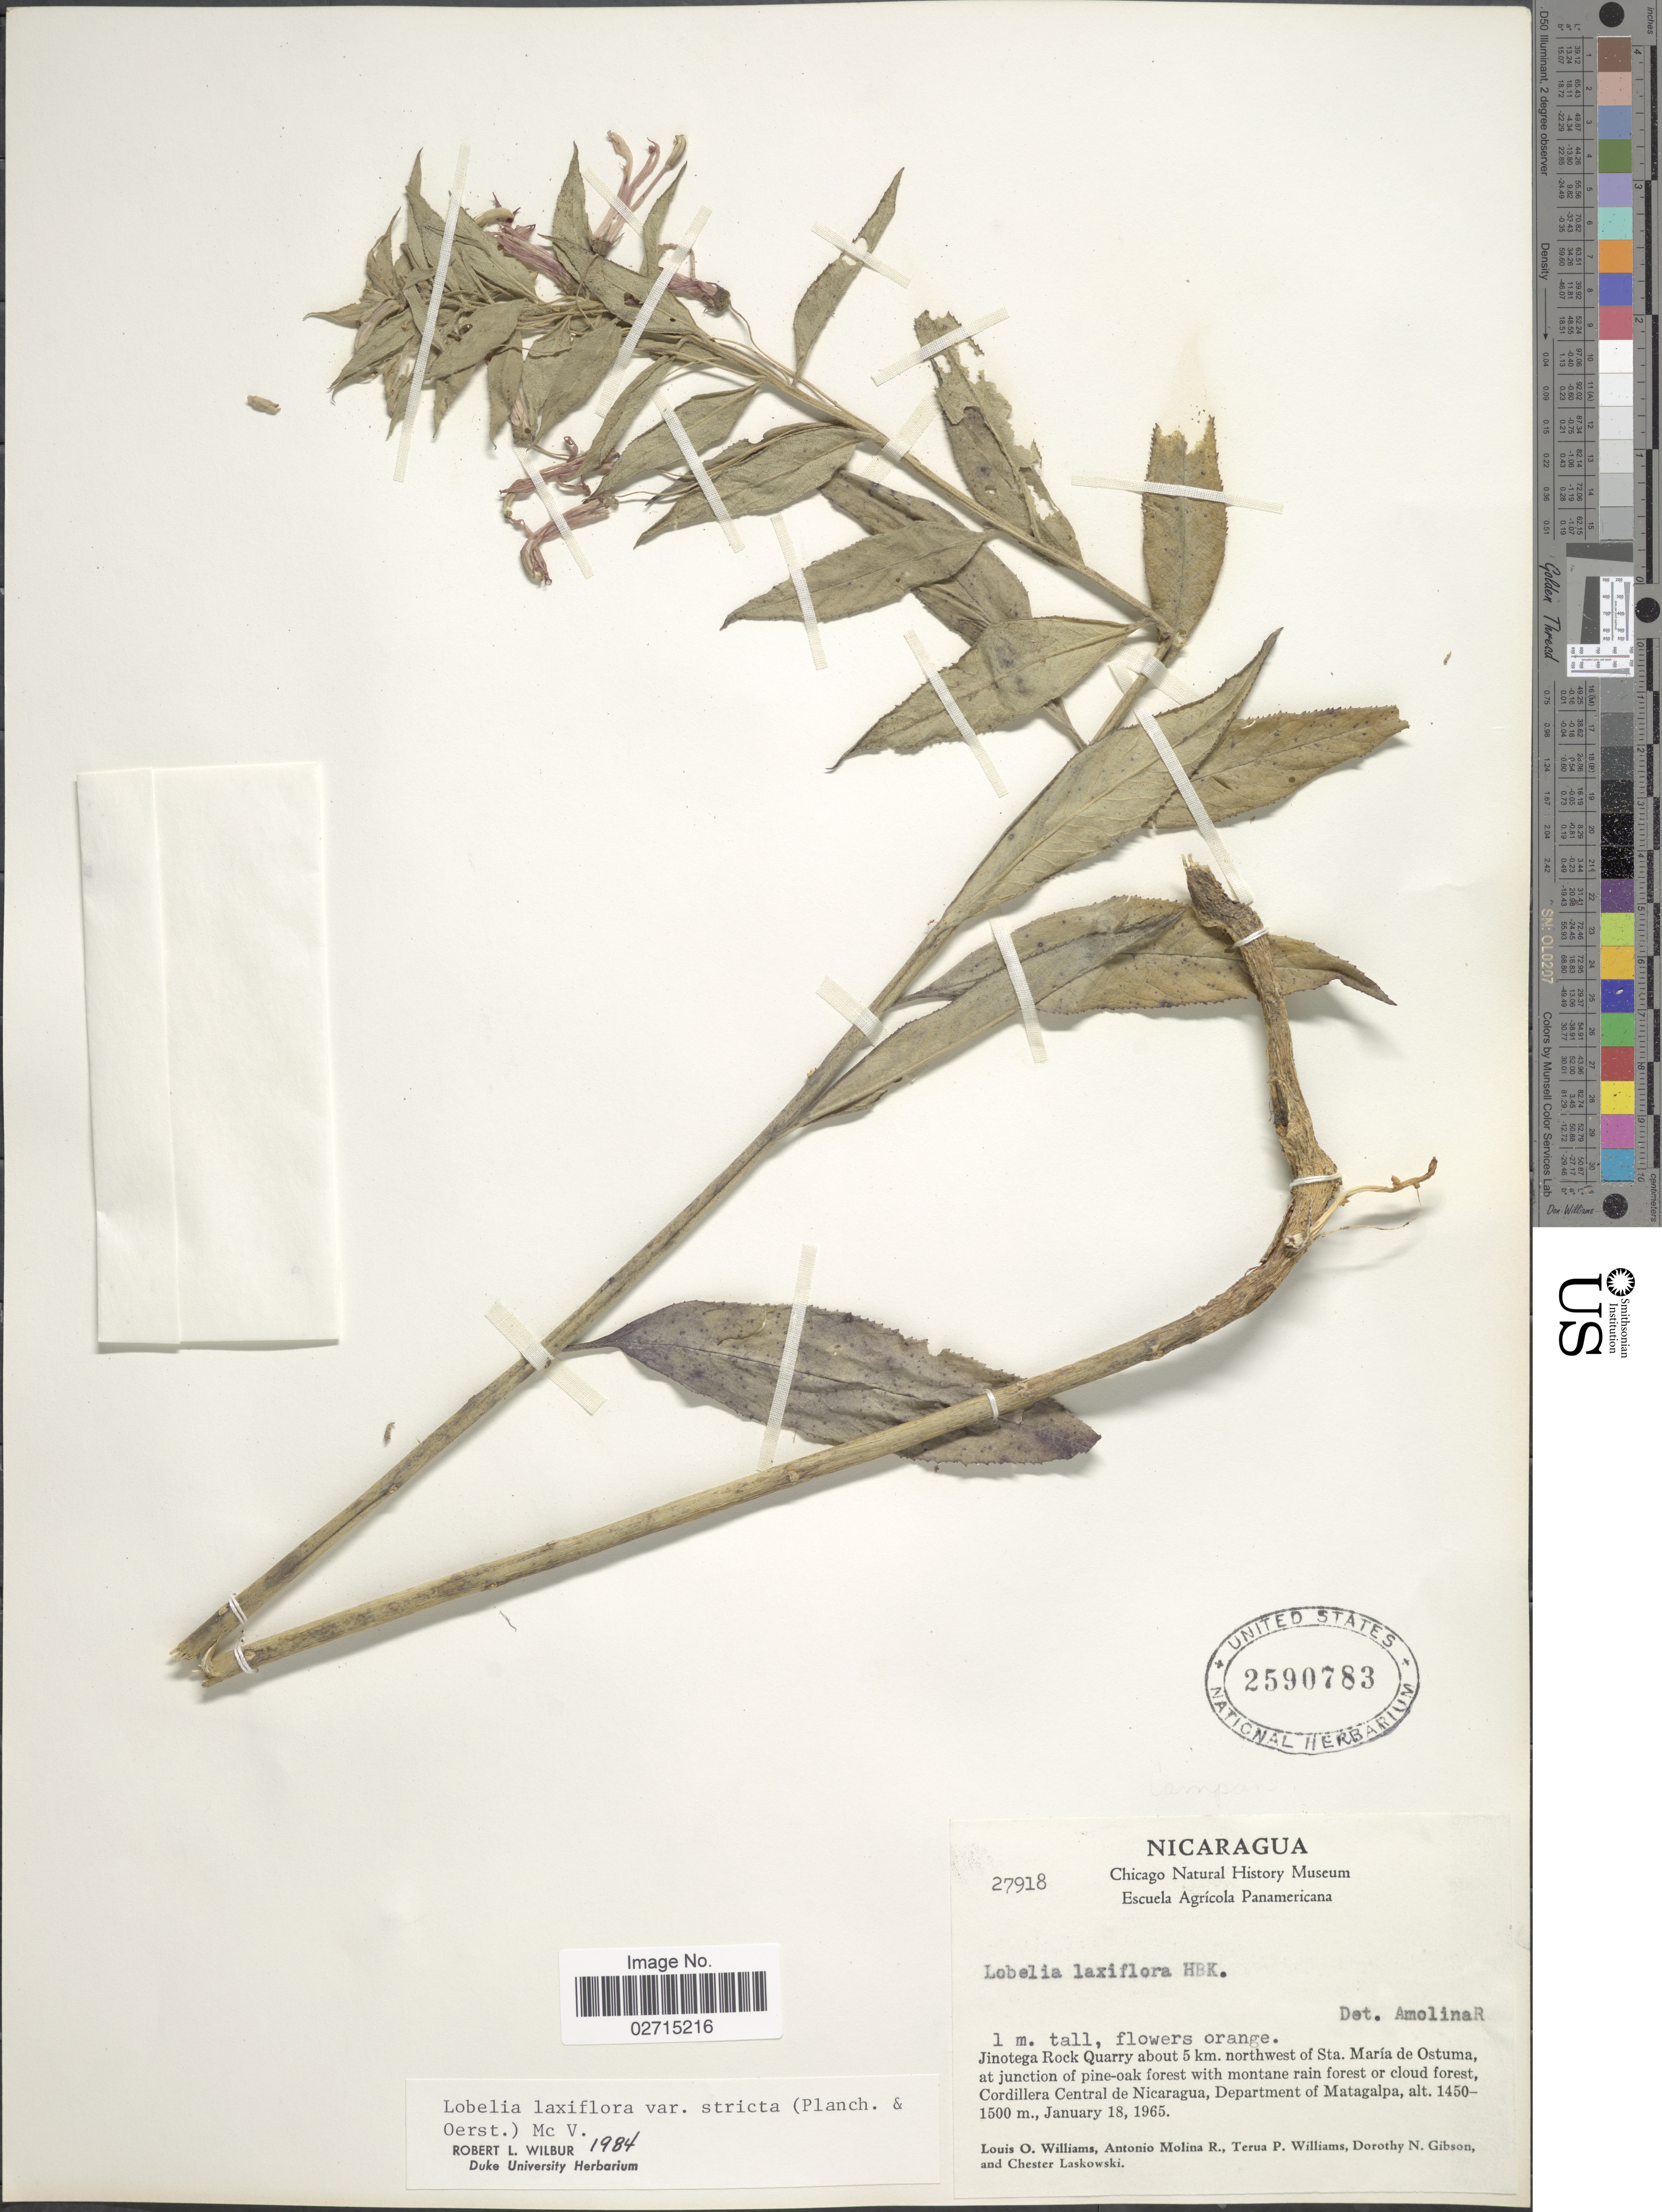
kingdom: Plantae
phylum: Tracheophyta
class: Magnoliopsida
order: Asterales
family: Campanulaceae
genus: Lobelia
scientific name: Lobelia laxiflora var. stricta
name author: (Planch. & Oerst.) McVaugh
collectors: L. O. Williams, A. Molina R., T. P. Williams, D. N. Gibson & C. Laskowski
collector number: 27918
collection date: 1965-01-18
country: Nicaragua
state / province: Matagalpa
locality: Jinotega Rock Quarry about 5 km northwest of Sta. María de Ostuma at junction of pine-oak forest with montane rain forest or cloud forest, Cordillera Central de Nicaragua, Department of Mataglpa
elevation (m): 1450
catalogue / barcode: US 2590783